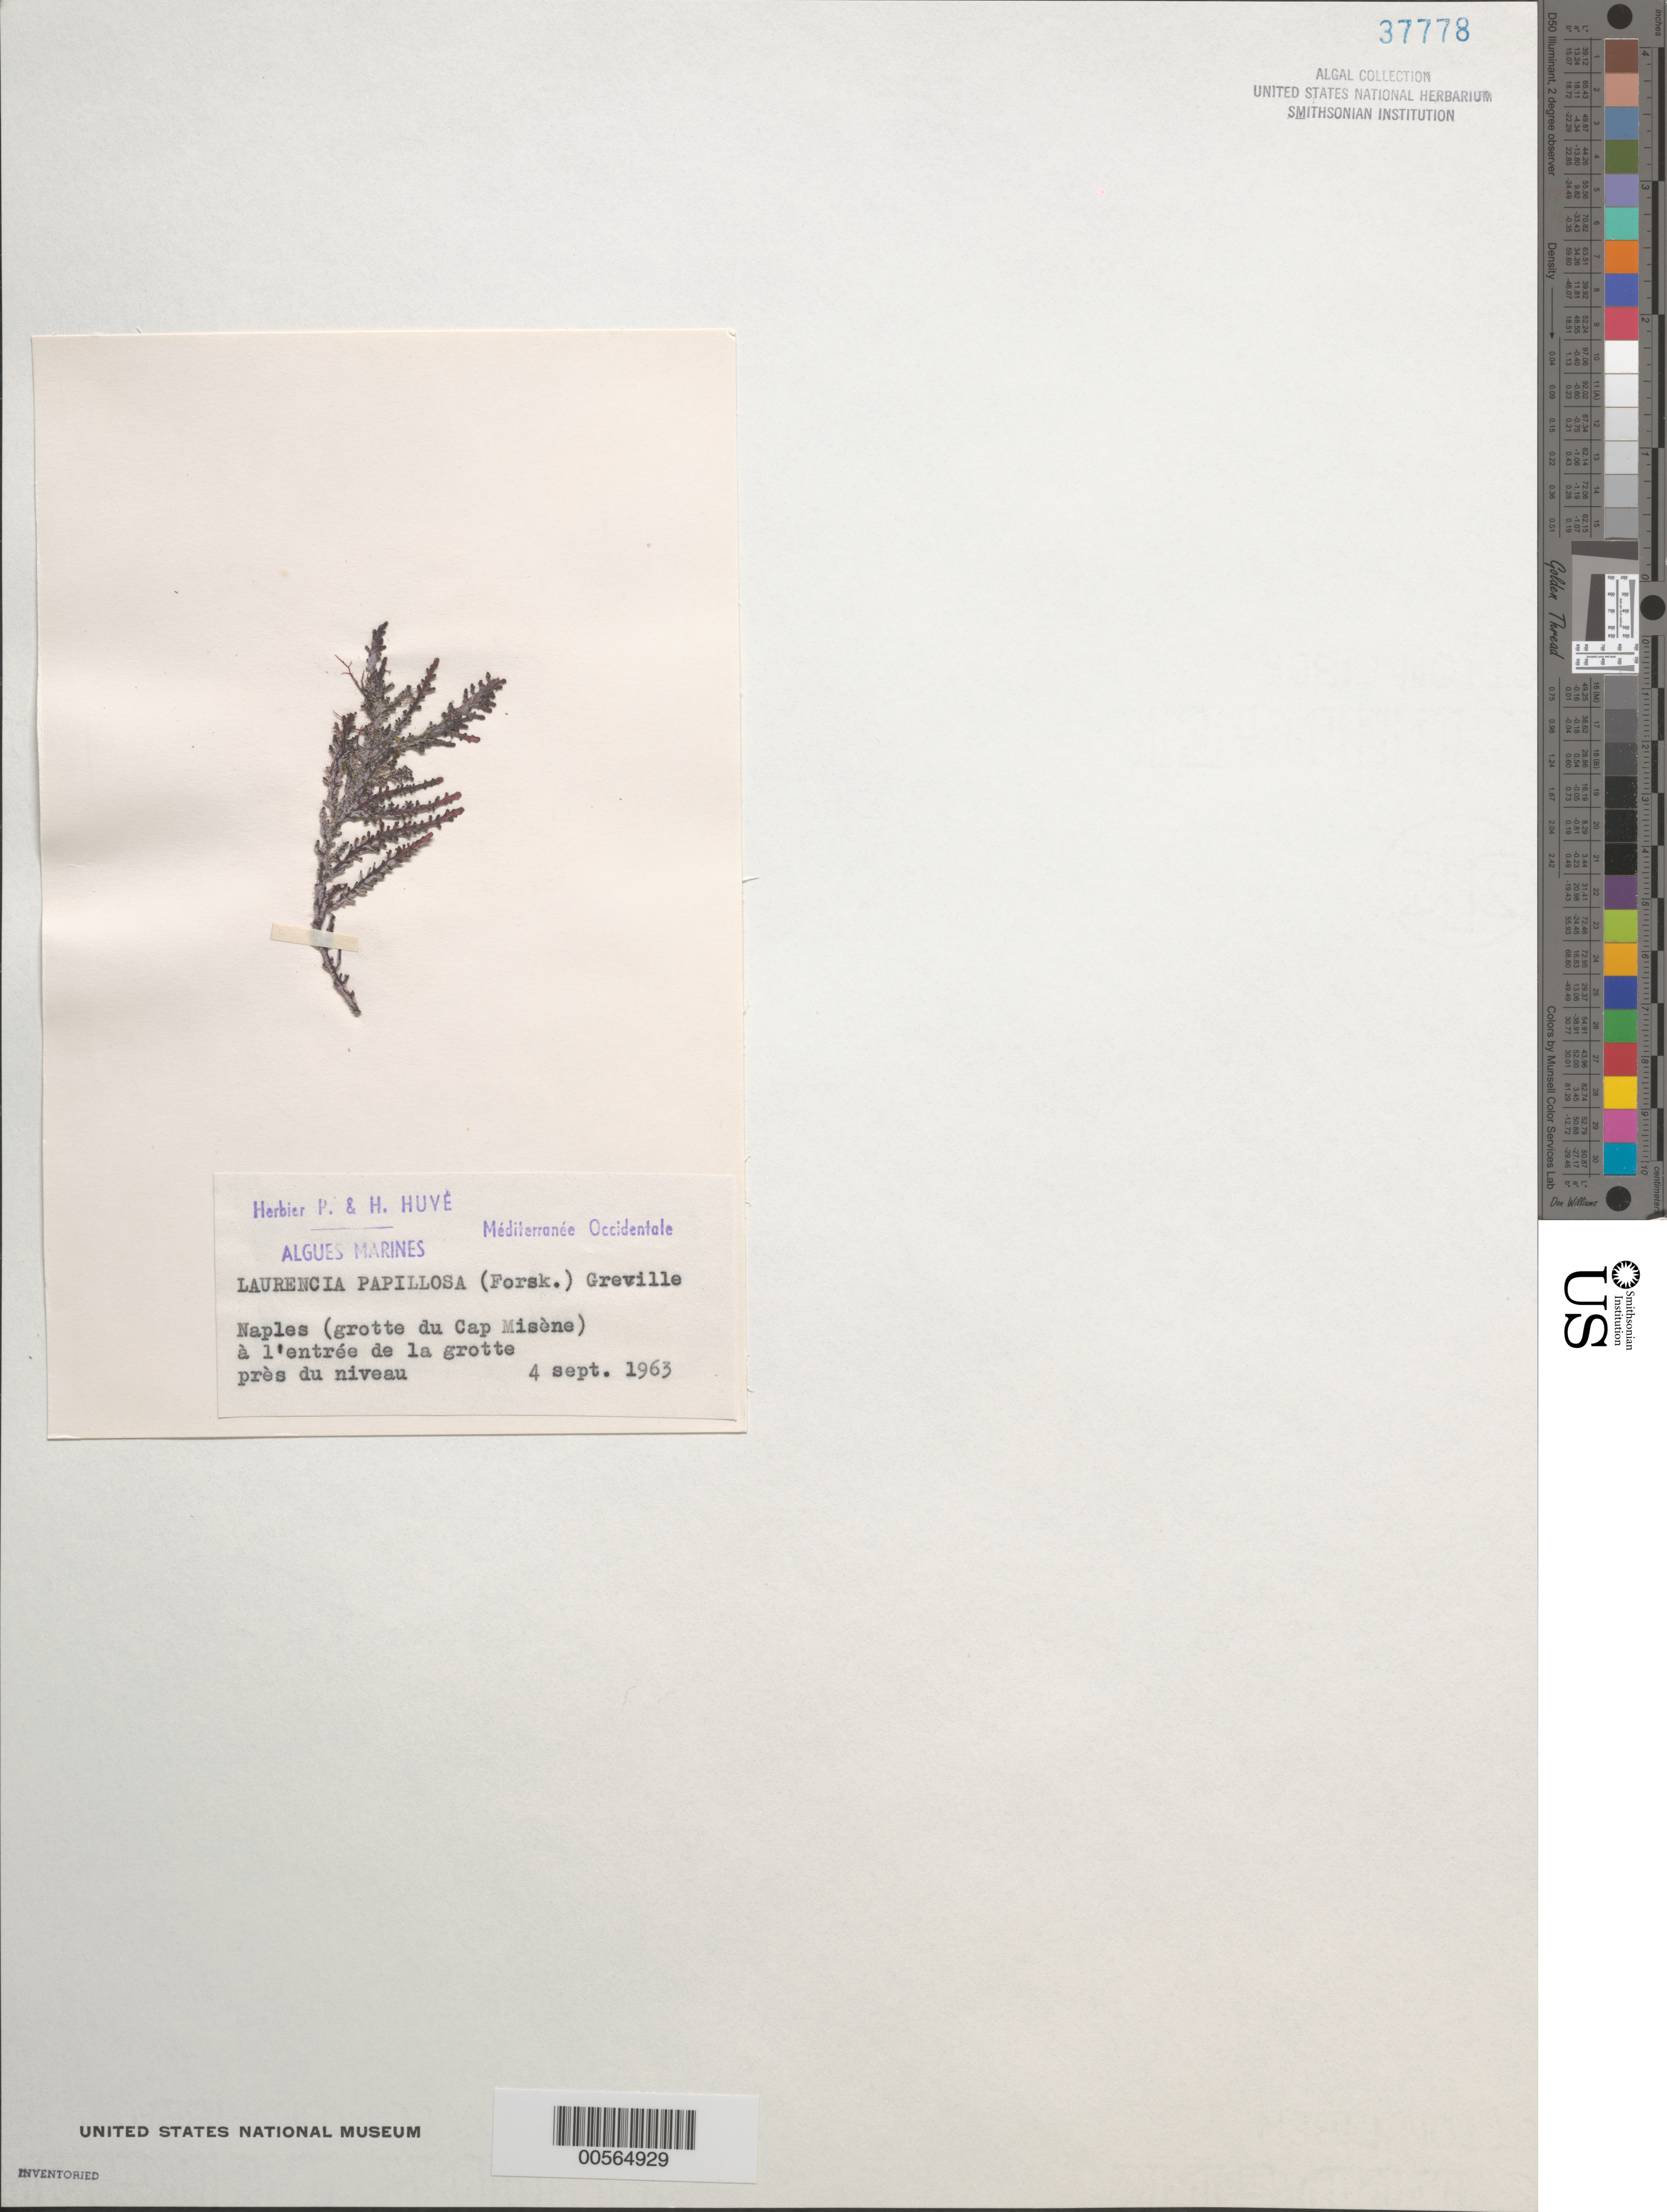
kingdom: Plantae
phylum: Rhodophyta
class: Florideophyceae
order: Ceramiales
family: Rhodomelaceae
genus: Palisada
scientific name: Palisada perforata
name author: (Bory) K.W. Nam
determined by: Algae name updating Project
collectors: P. Huve & H. Huve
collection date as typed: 04 Sep 1963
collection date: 1963-09-04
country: Italy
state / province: Campania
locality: Cap misene, naples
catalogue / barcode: US 37778